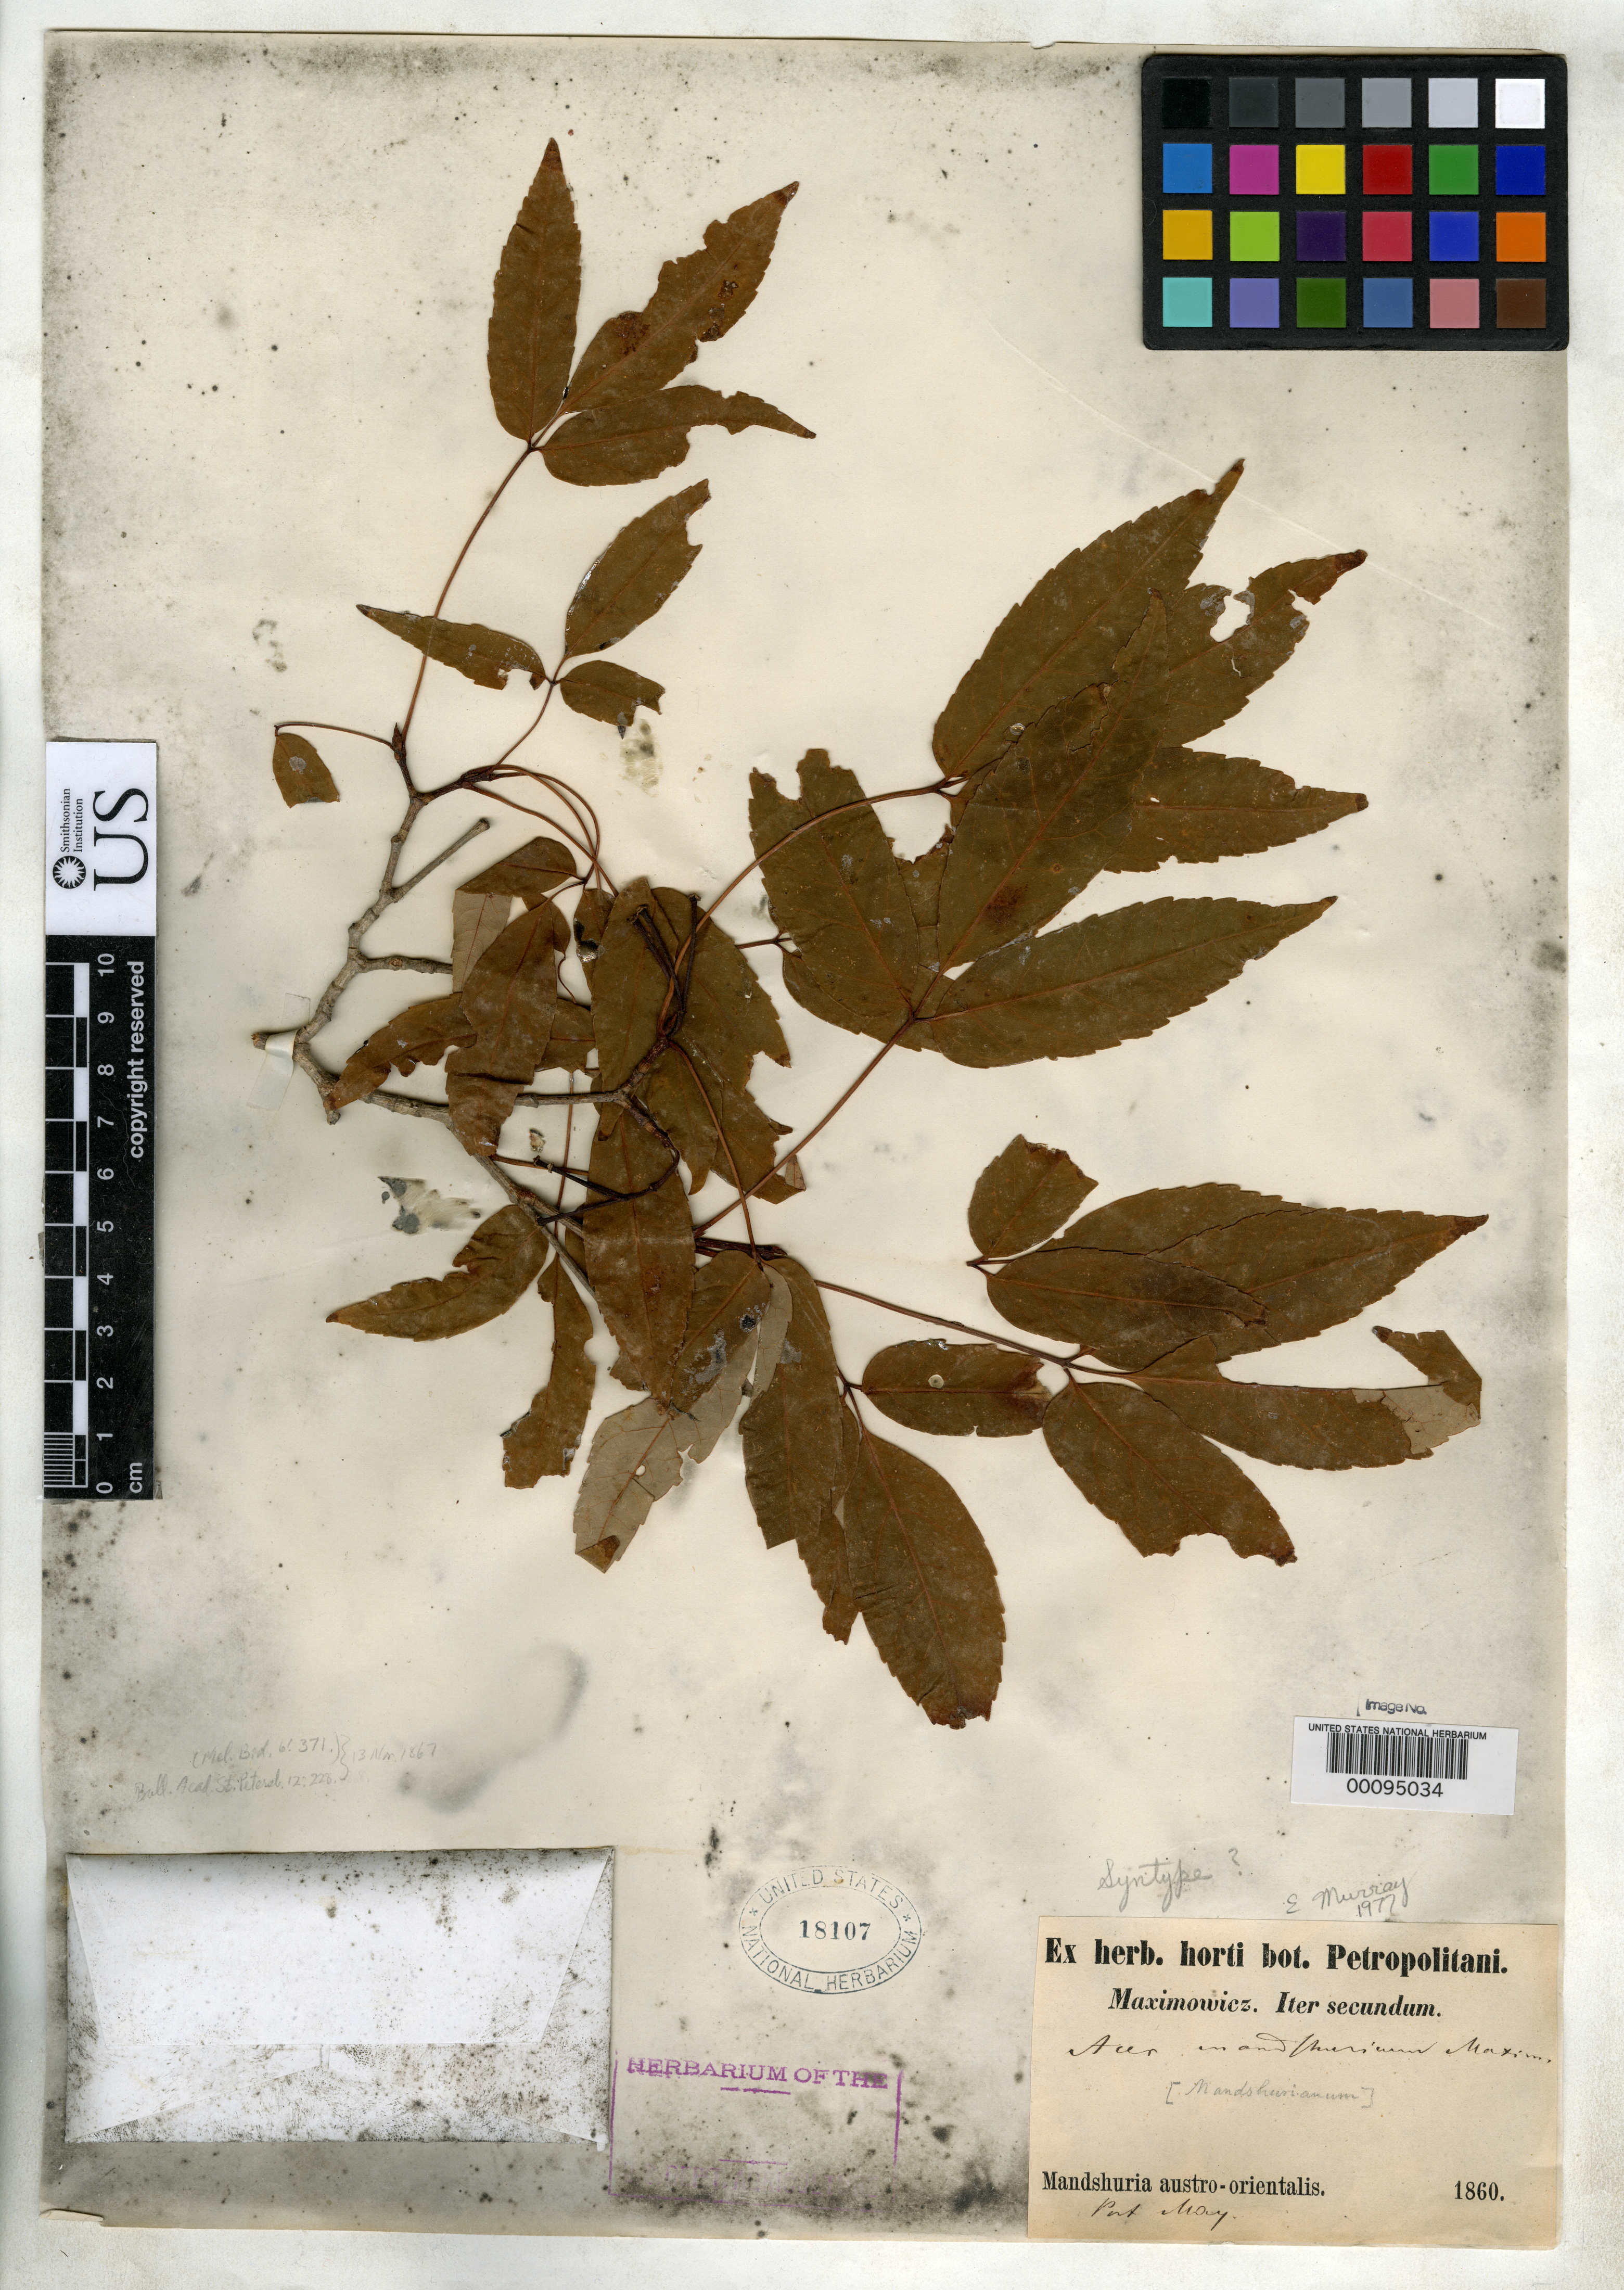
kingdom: Plantae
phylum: Tracheophyta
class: Magnoliopsida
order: Sapindales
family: Sapindaceae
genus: Acer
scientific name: Acer mandshuricum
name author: Maxim.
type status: Syntype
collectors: C. J. Maximowicz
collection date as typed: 1860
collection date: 1860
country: China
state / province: Manchuria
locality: Port May.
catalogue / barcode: US 18107